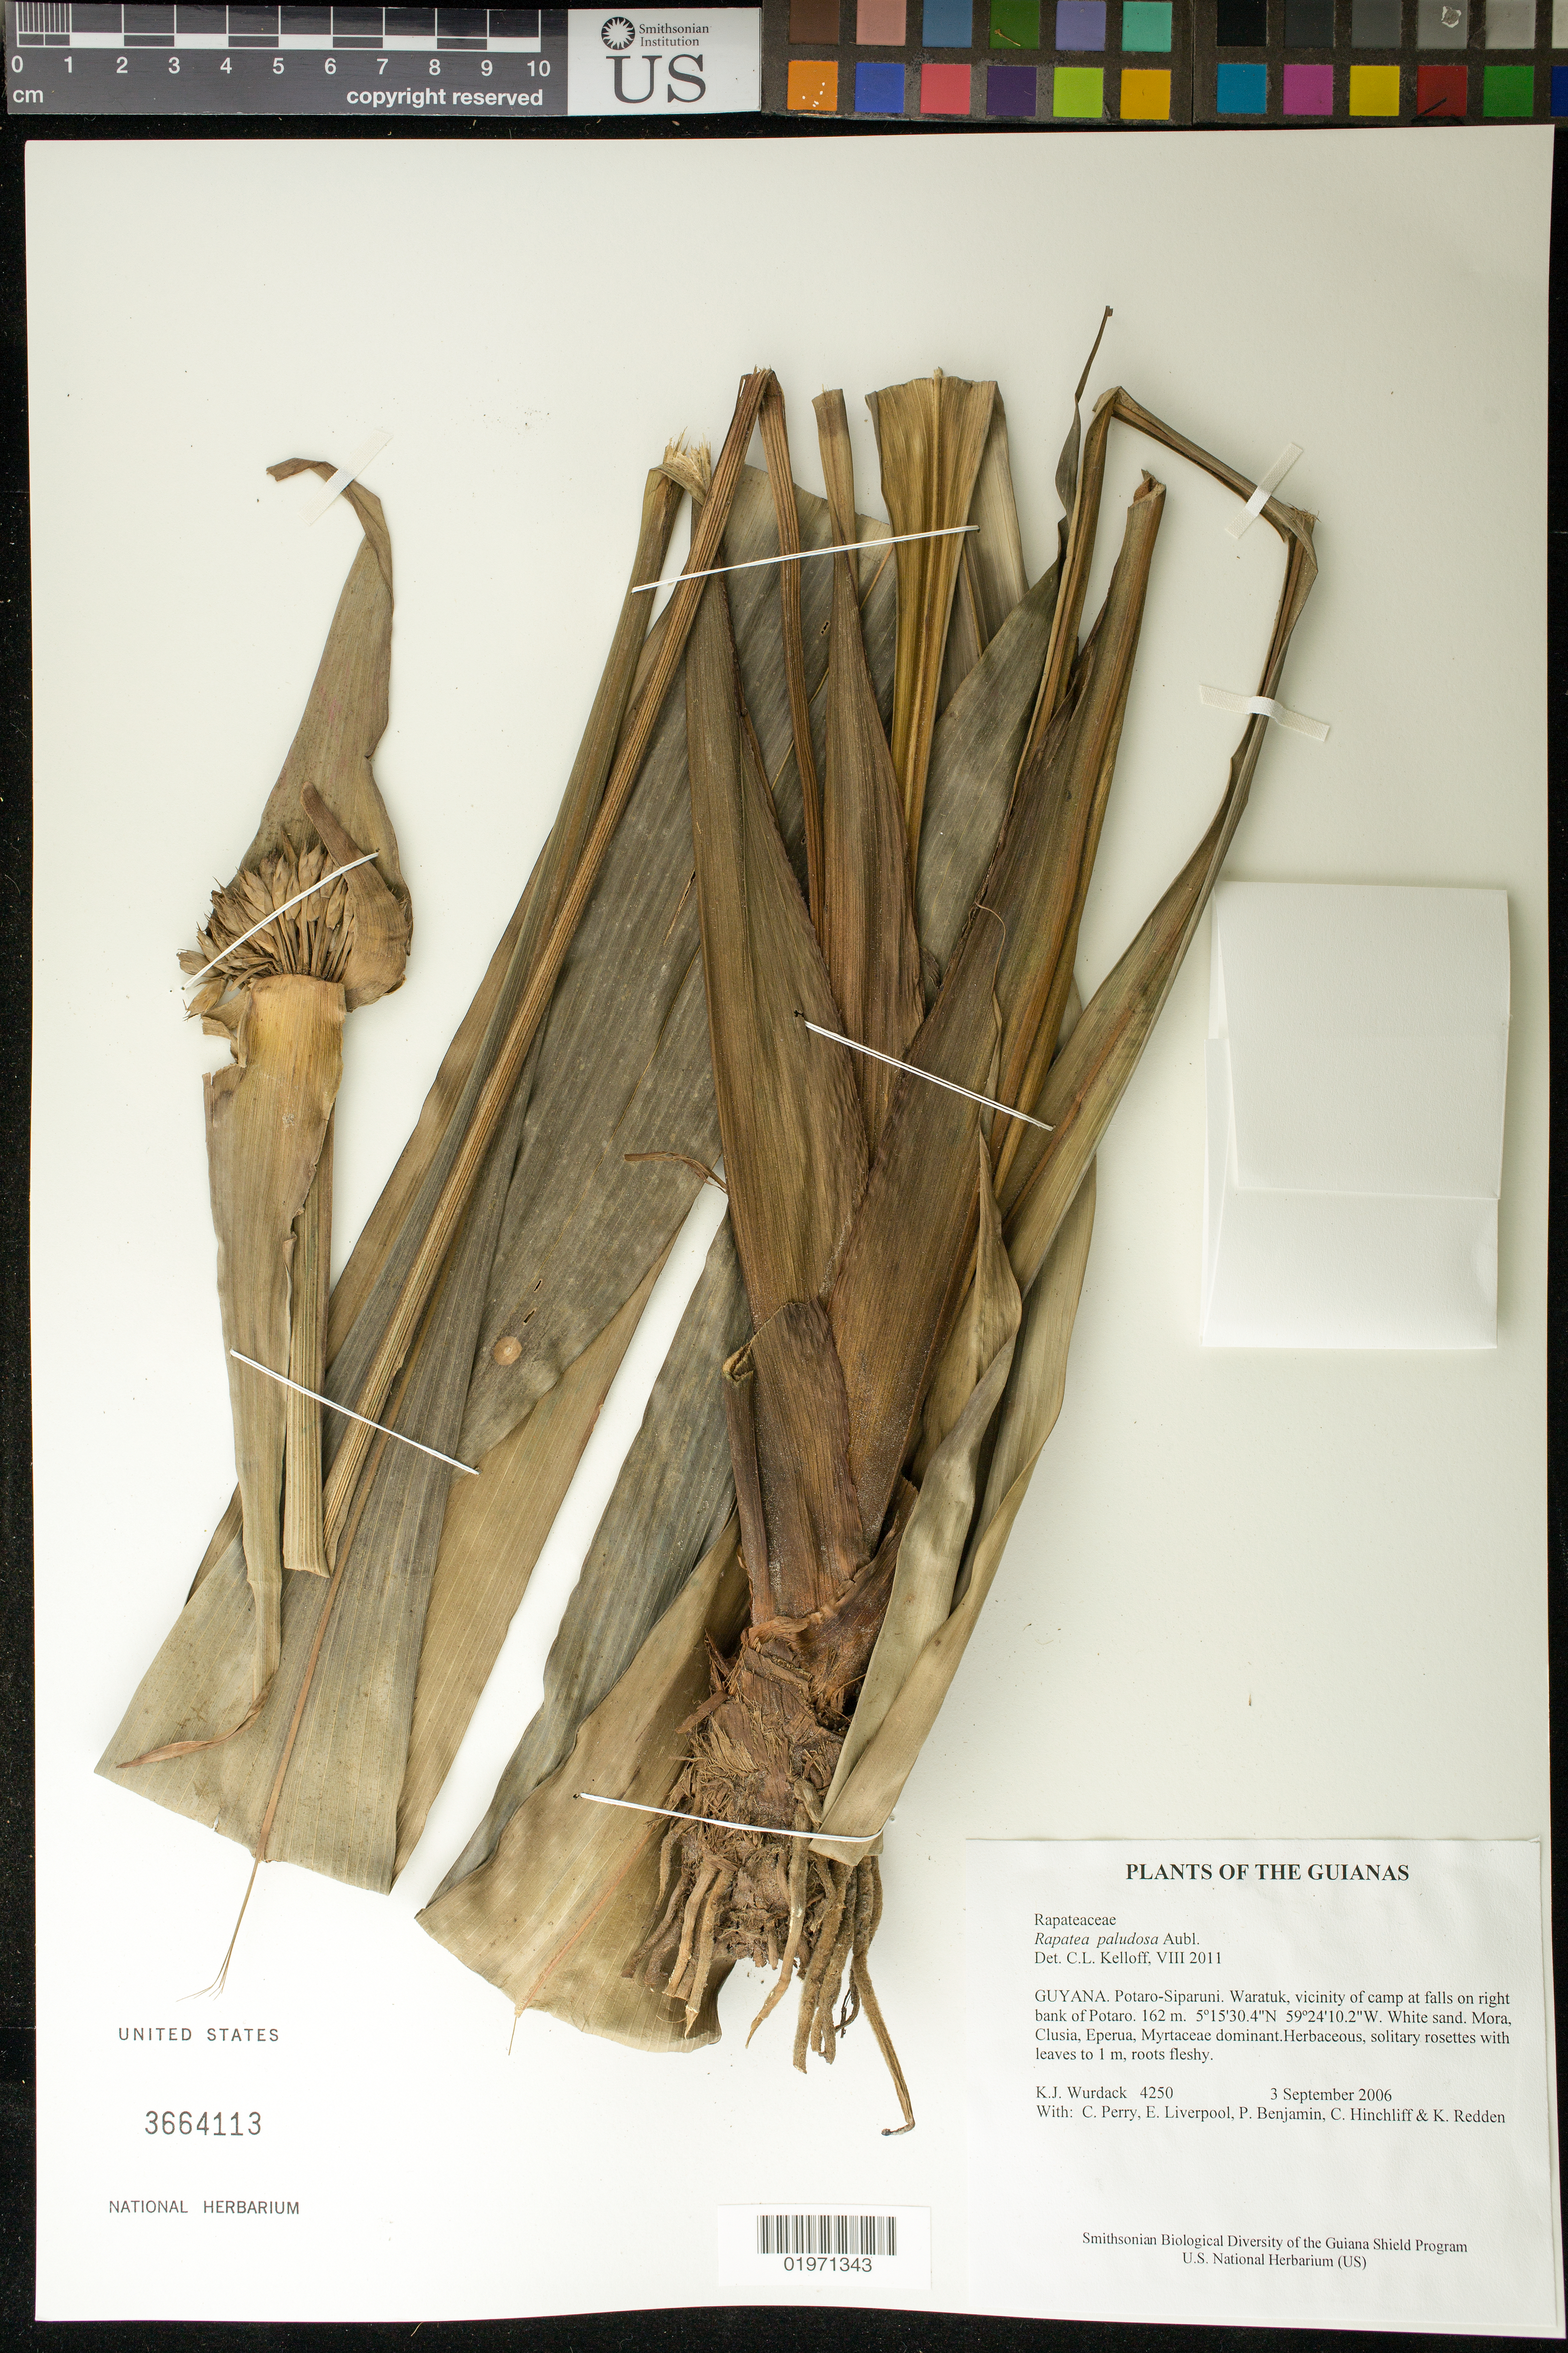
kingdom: Plantae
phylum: Tracheophyta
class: Liliopsida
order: Poales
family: Rapateaceae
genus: Rapatea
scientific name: Rapatea paludosa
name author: Aubl.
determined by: Kelloff, Carol L., (US), Smithsonian Institution - National Museum of Natural History (UNITED STATES)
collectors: K. Wurdack, C. Perry, E. Liverpool, P. Benjamin, C. E. Hinchliff & K. M. Redden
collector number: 4250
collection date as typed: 3 September 2006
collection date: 2006-09-03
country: Guyana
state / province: Potaro-Siparuni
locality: Waratuk, vicinity of camp at falls on right bank of Potaro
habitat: White sand. Mora, Clusia, Eperua, Myrtaceae dominant.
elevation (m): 162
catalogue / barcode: US 3664113